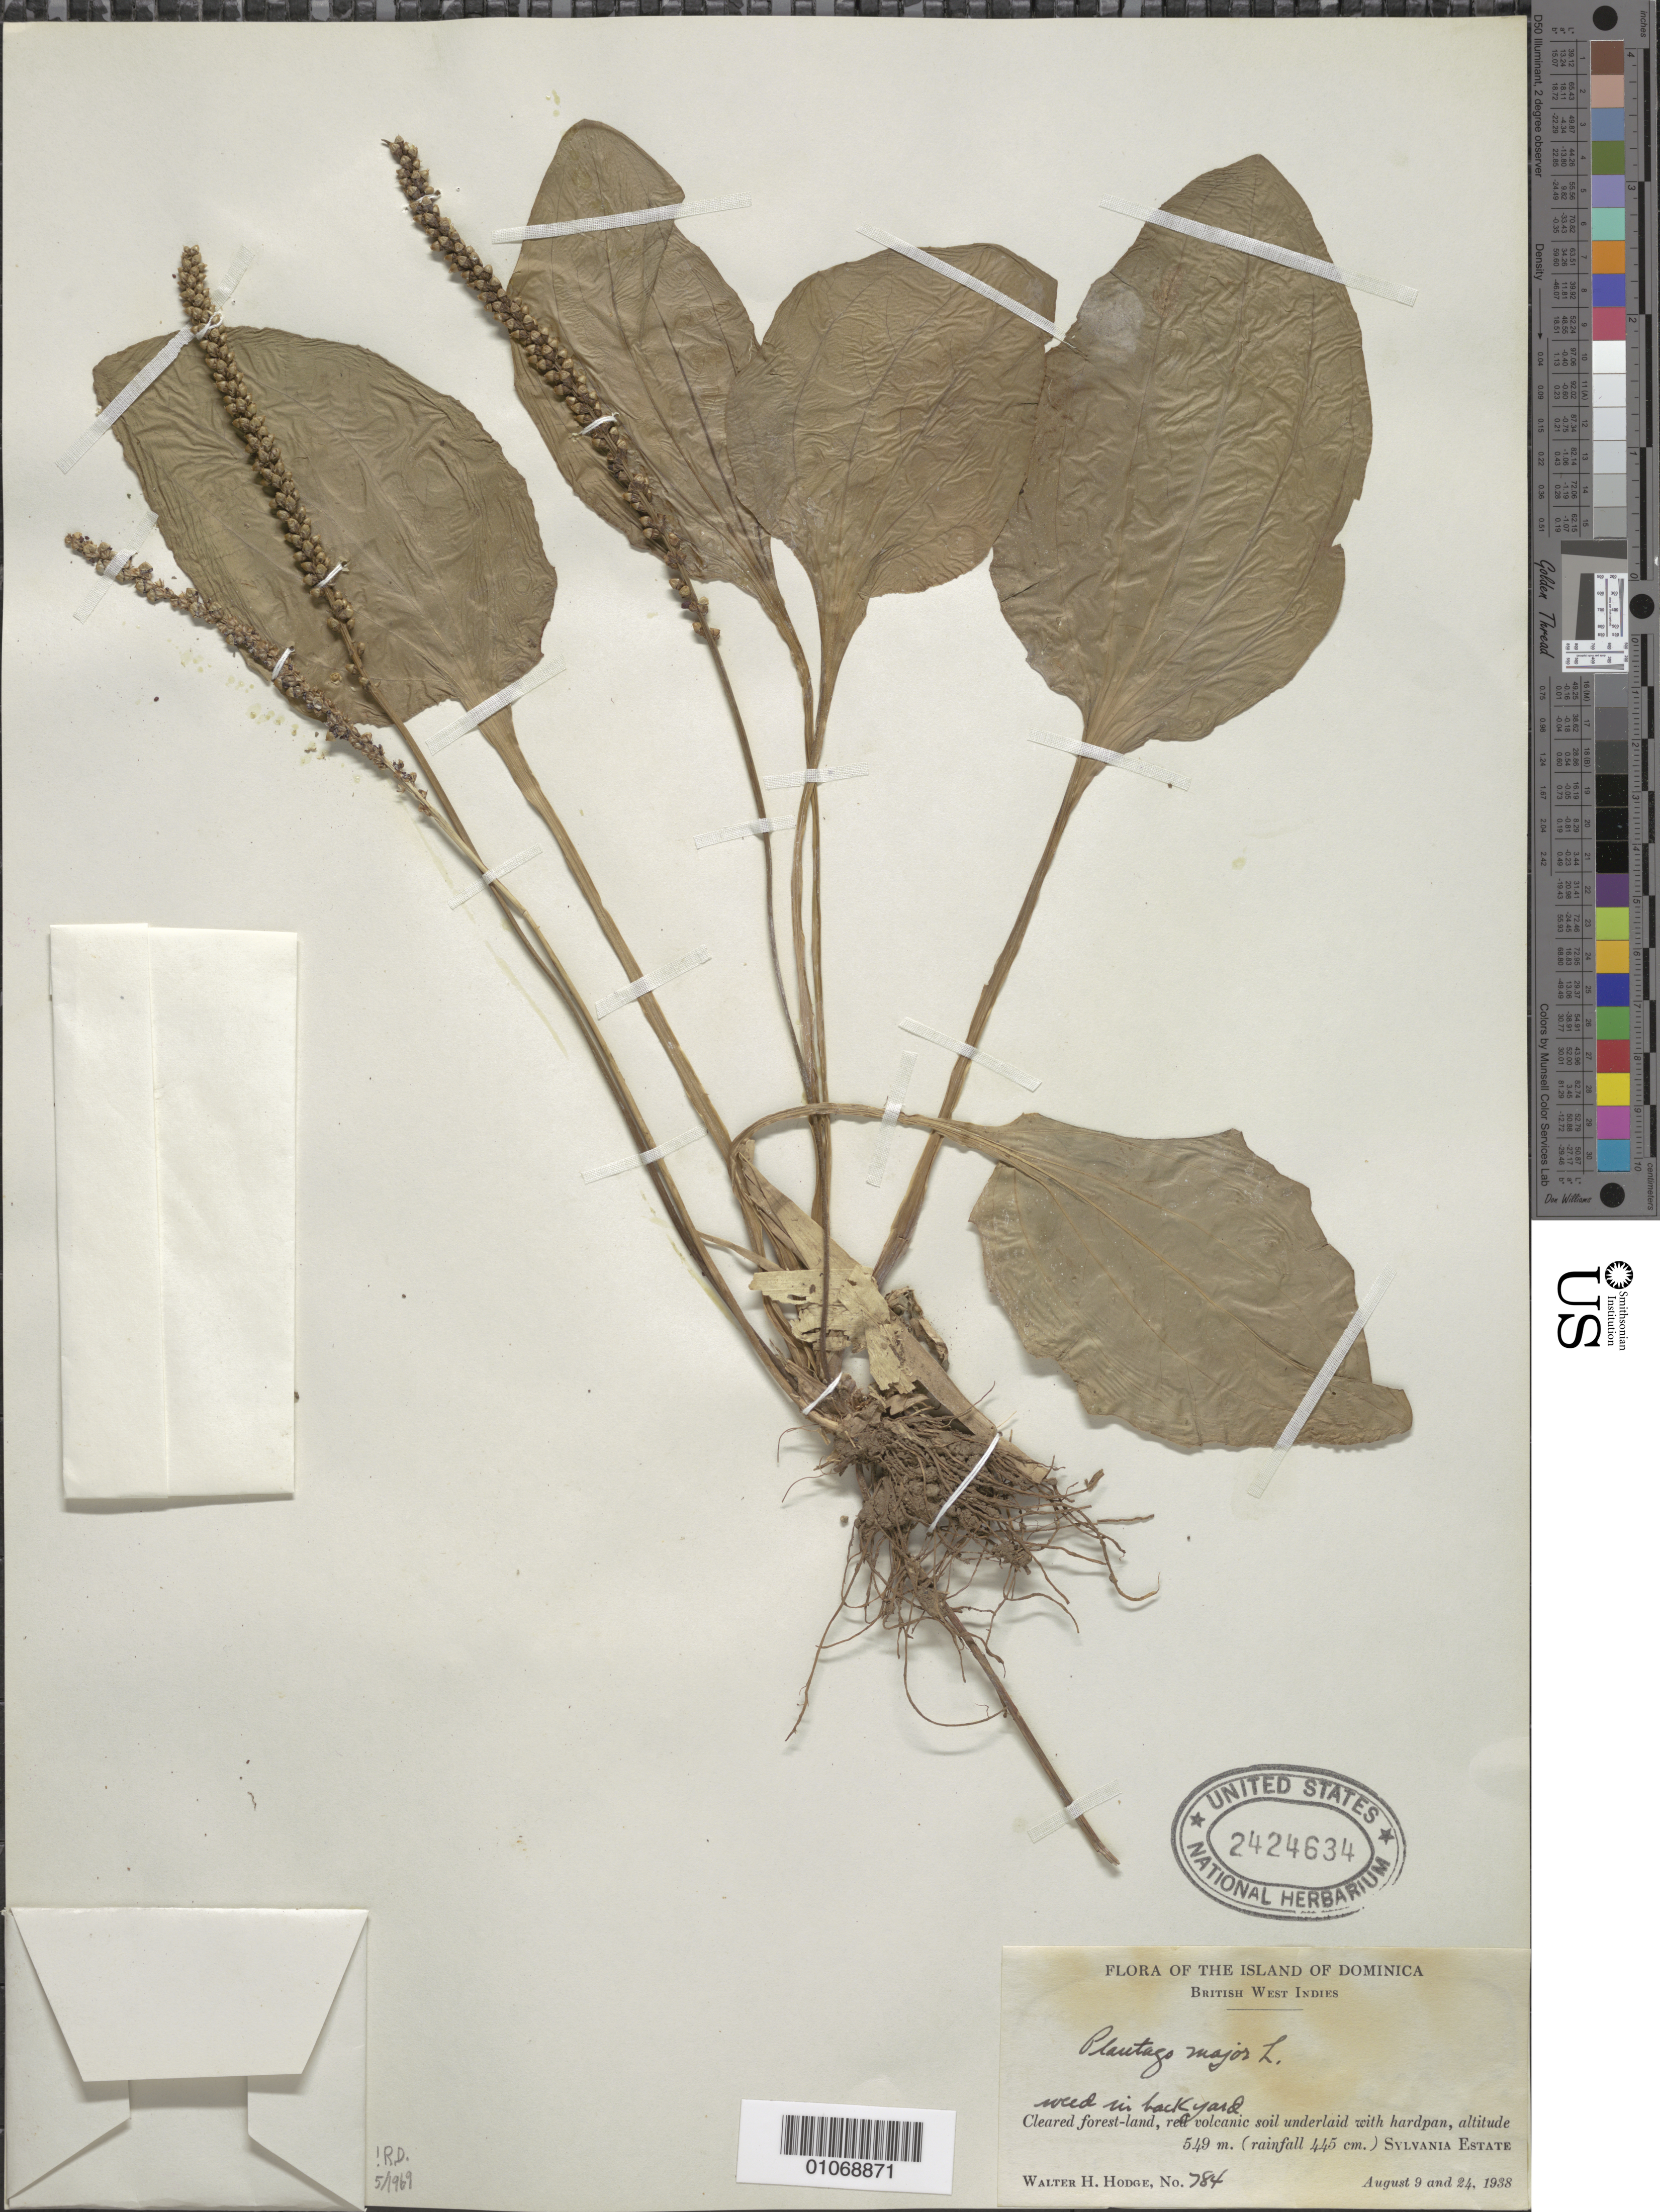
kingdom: Plantae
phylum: Tracheophyta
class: Magnoliopsida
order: Lamiales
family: Plantaginaceae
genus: Plantago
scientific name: Plantago major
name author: L.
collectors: W. Hodge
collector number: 784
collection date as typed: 09 Aug 1938 and 24 Aug 1938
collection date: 1938-08-09,1938-08-24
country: Dominica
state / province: St. Paul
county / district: Sylvania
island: Dominica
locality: Weed in backyard. Cleared forest-land, red volcanic soil underlaid with hardpan, Sylvania Estate.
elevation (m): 549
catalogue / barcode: US 2424634